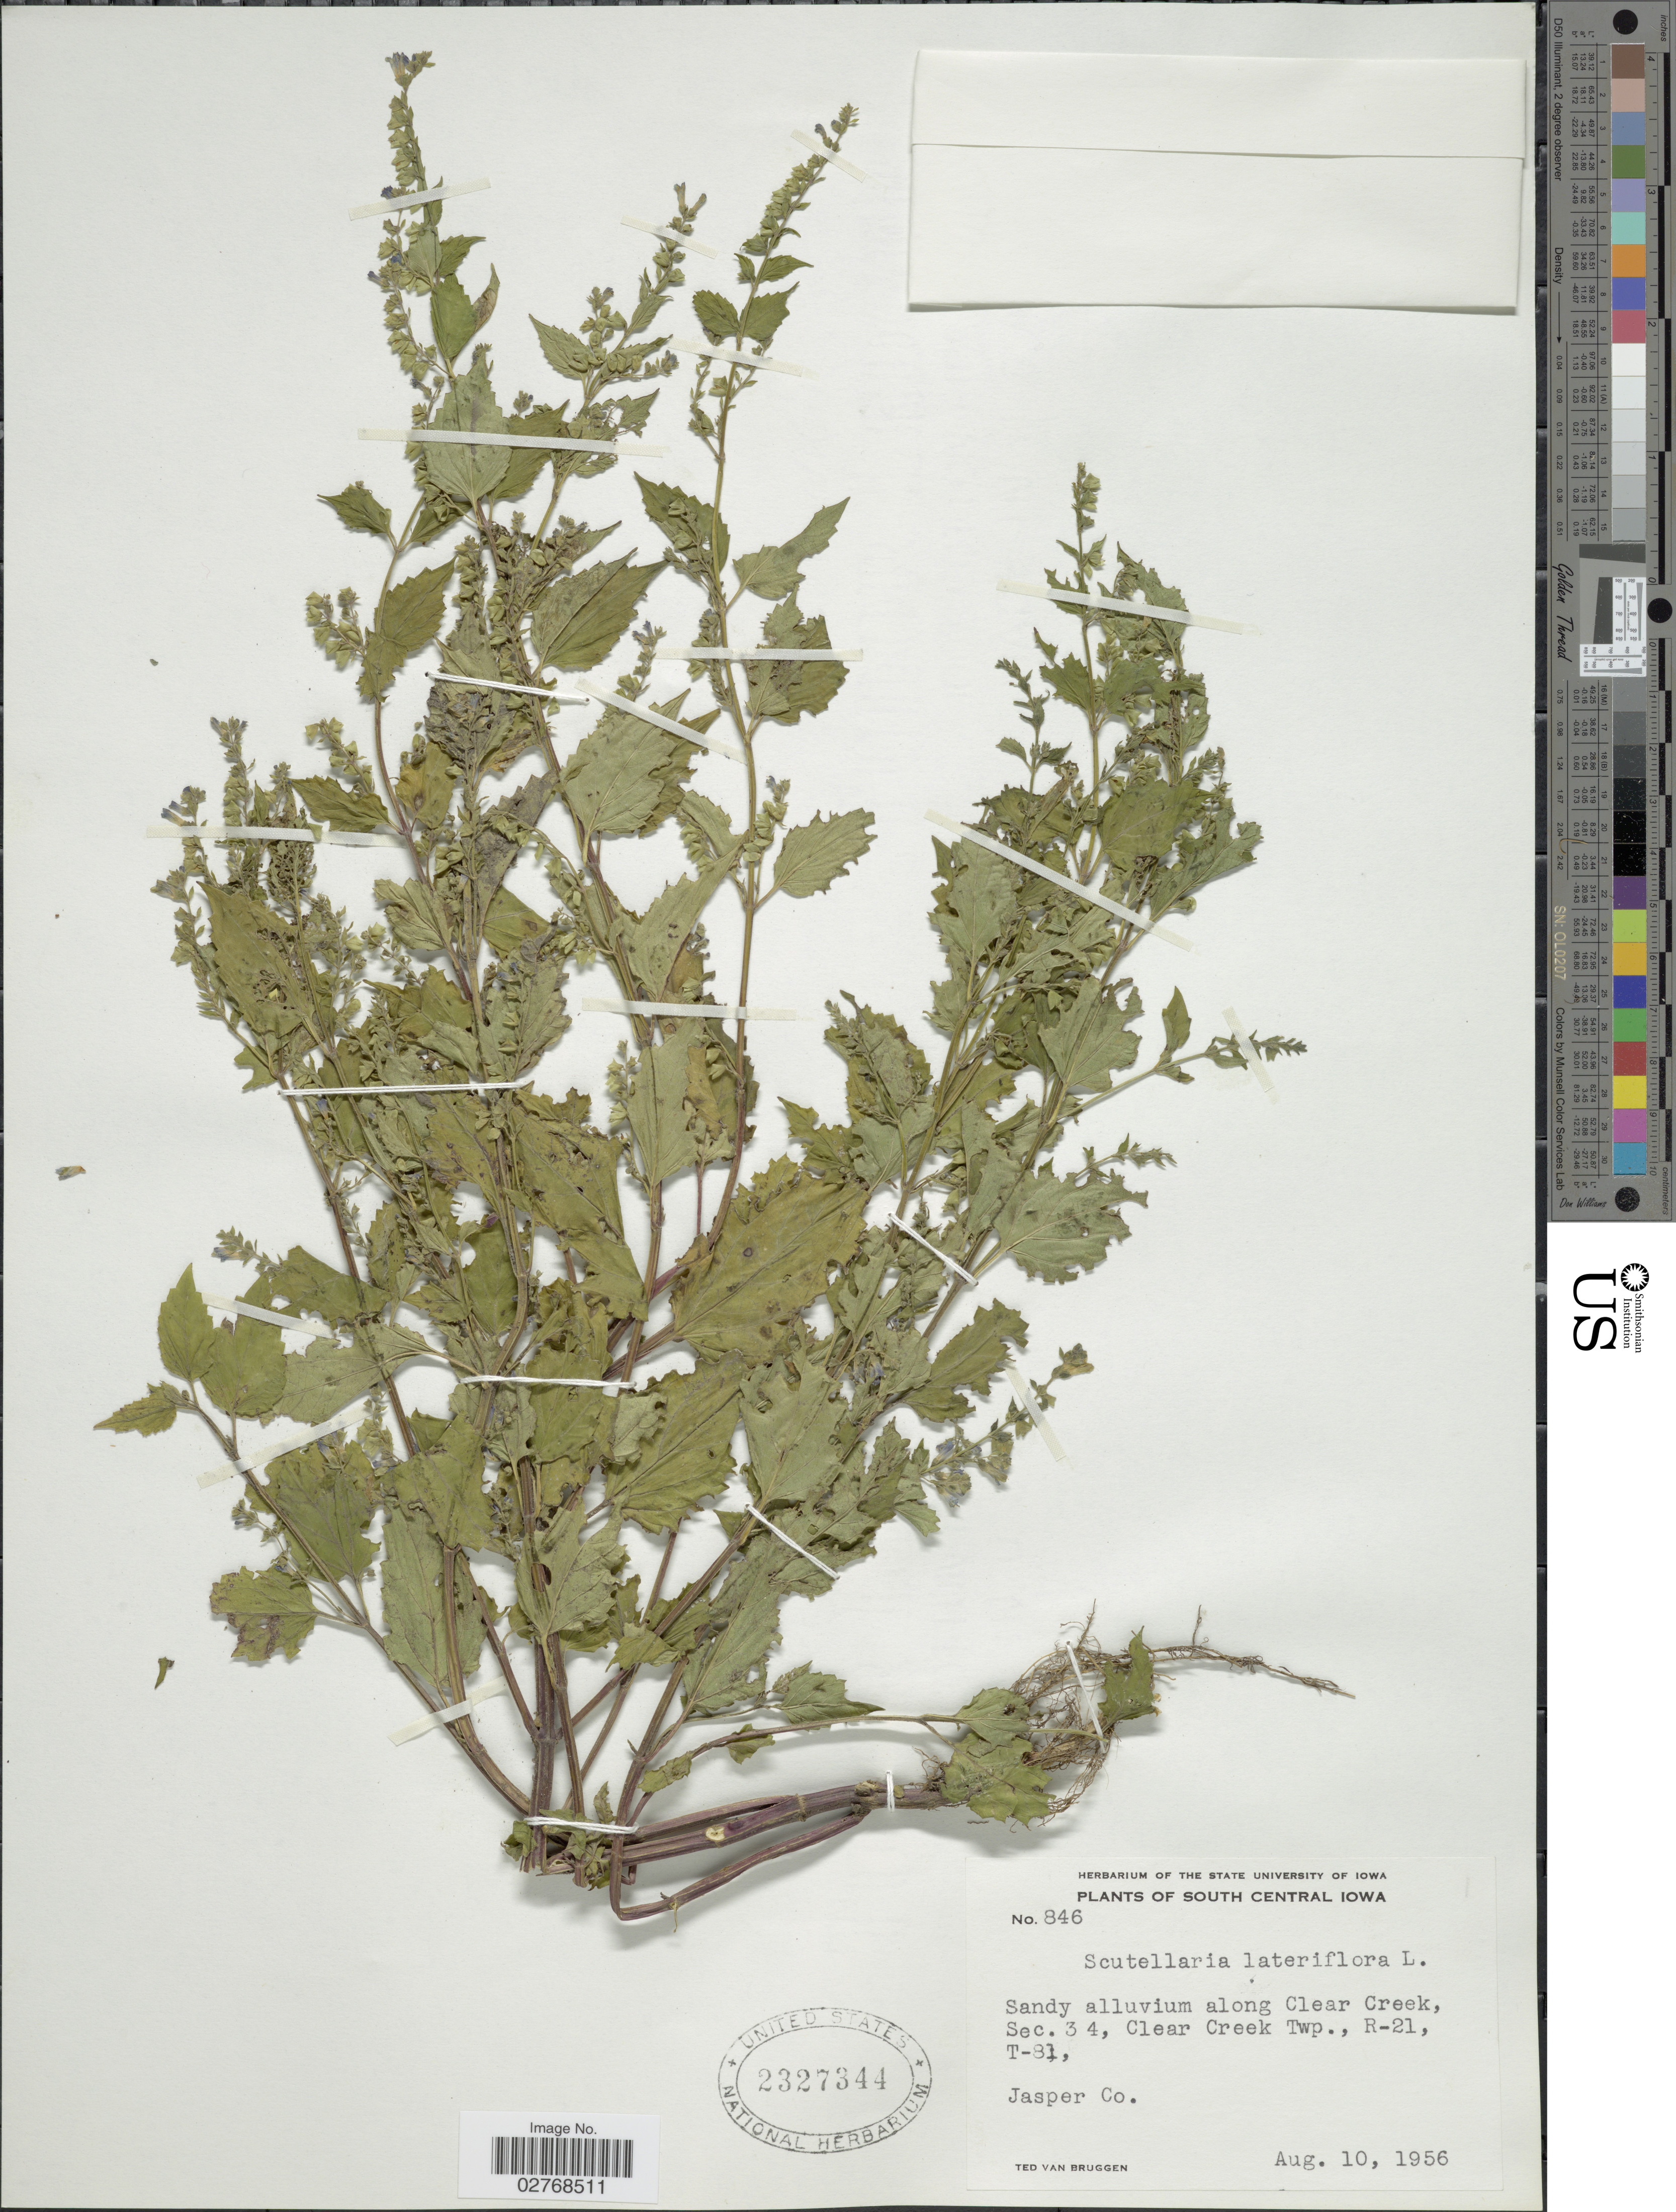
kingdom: Plantae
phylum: Tracheophyta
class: Magnoliopsida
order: Lamiales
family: Lamiaceae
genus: Scutellaria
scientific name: Scutellaria lateriflora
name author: L.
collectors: T. van Bruggen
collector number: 846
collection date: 1956-08-10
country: United States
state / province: Iowa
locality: South Central Iowa. Sandy alluvium along Clear Creek, Sec. 34, Clear Creek Twp., R-21, T-81. Jasper Co.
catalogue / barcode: US 2327344